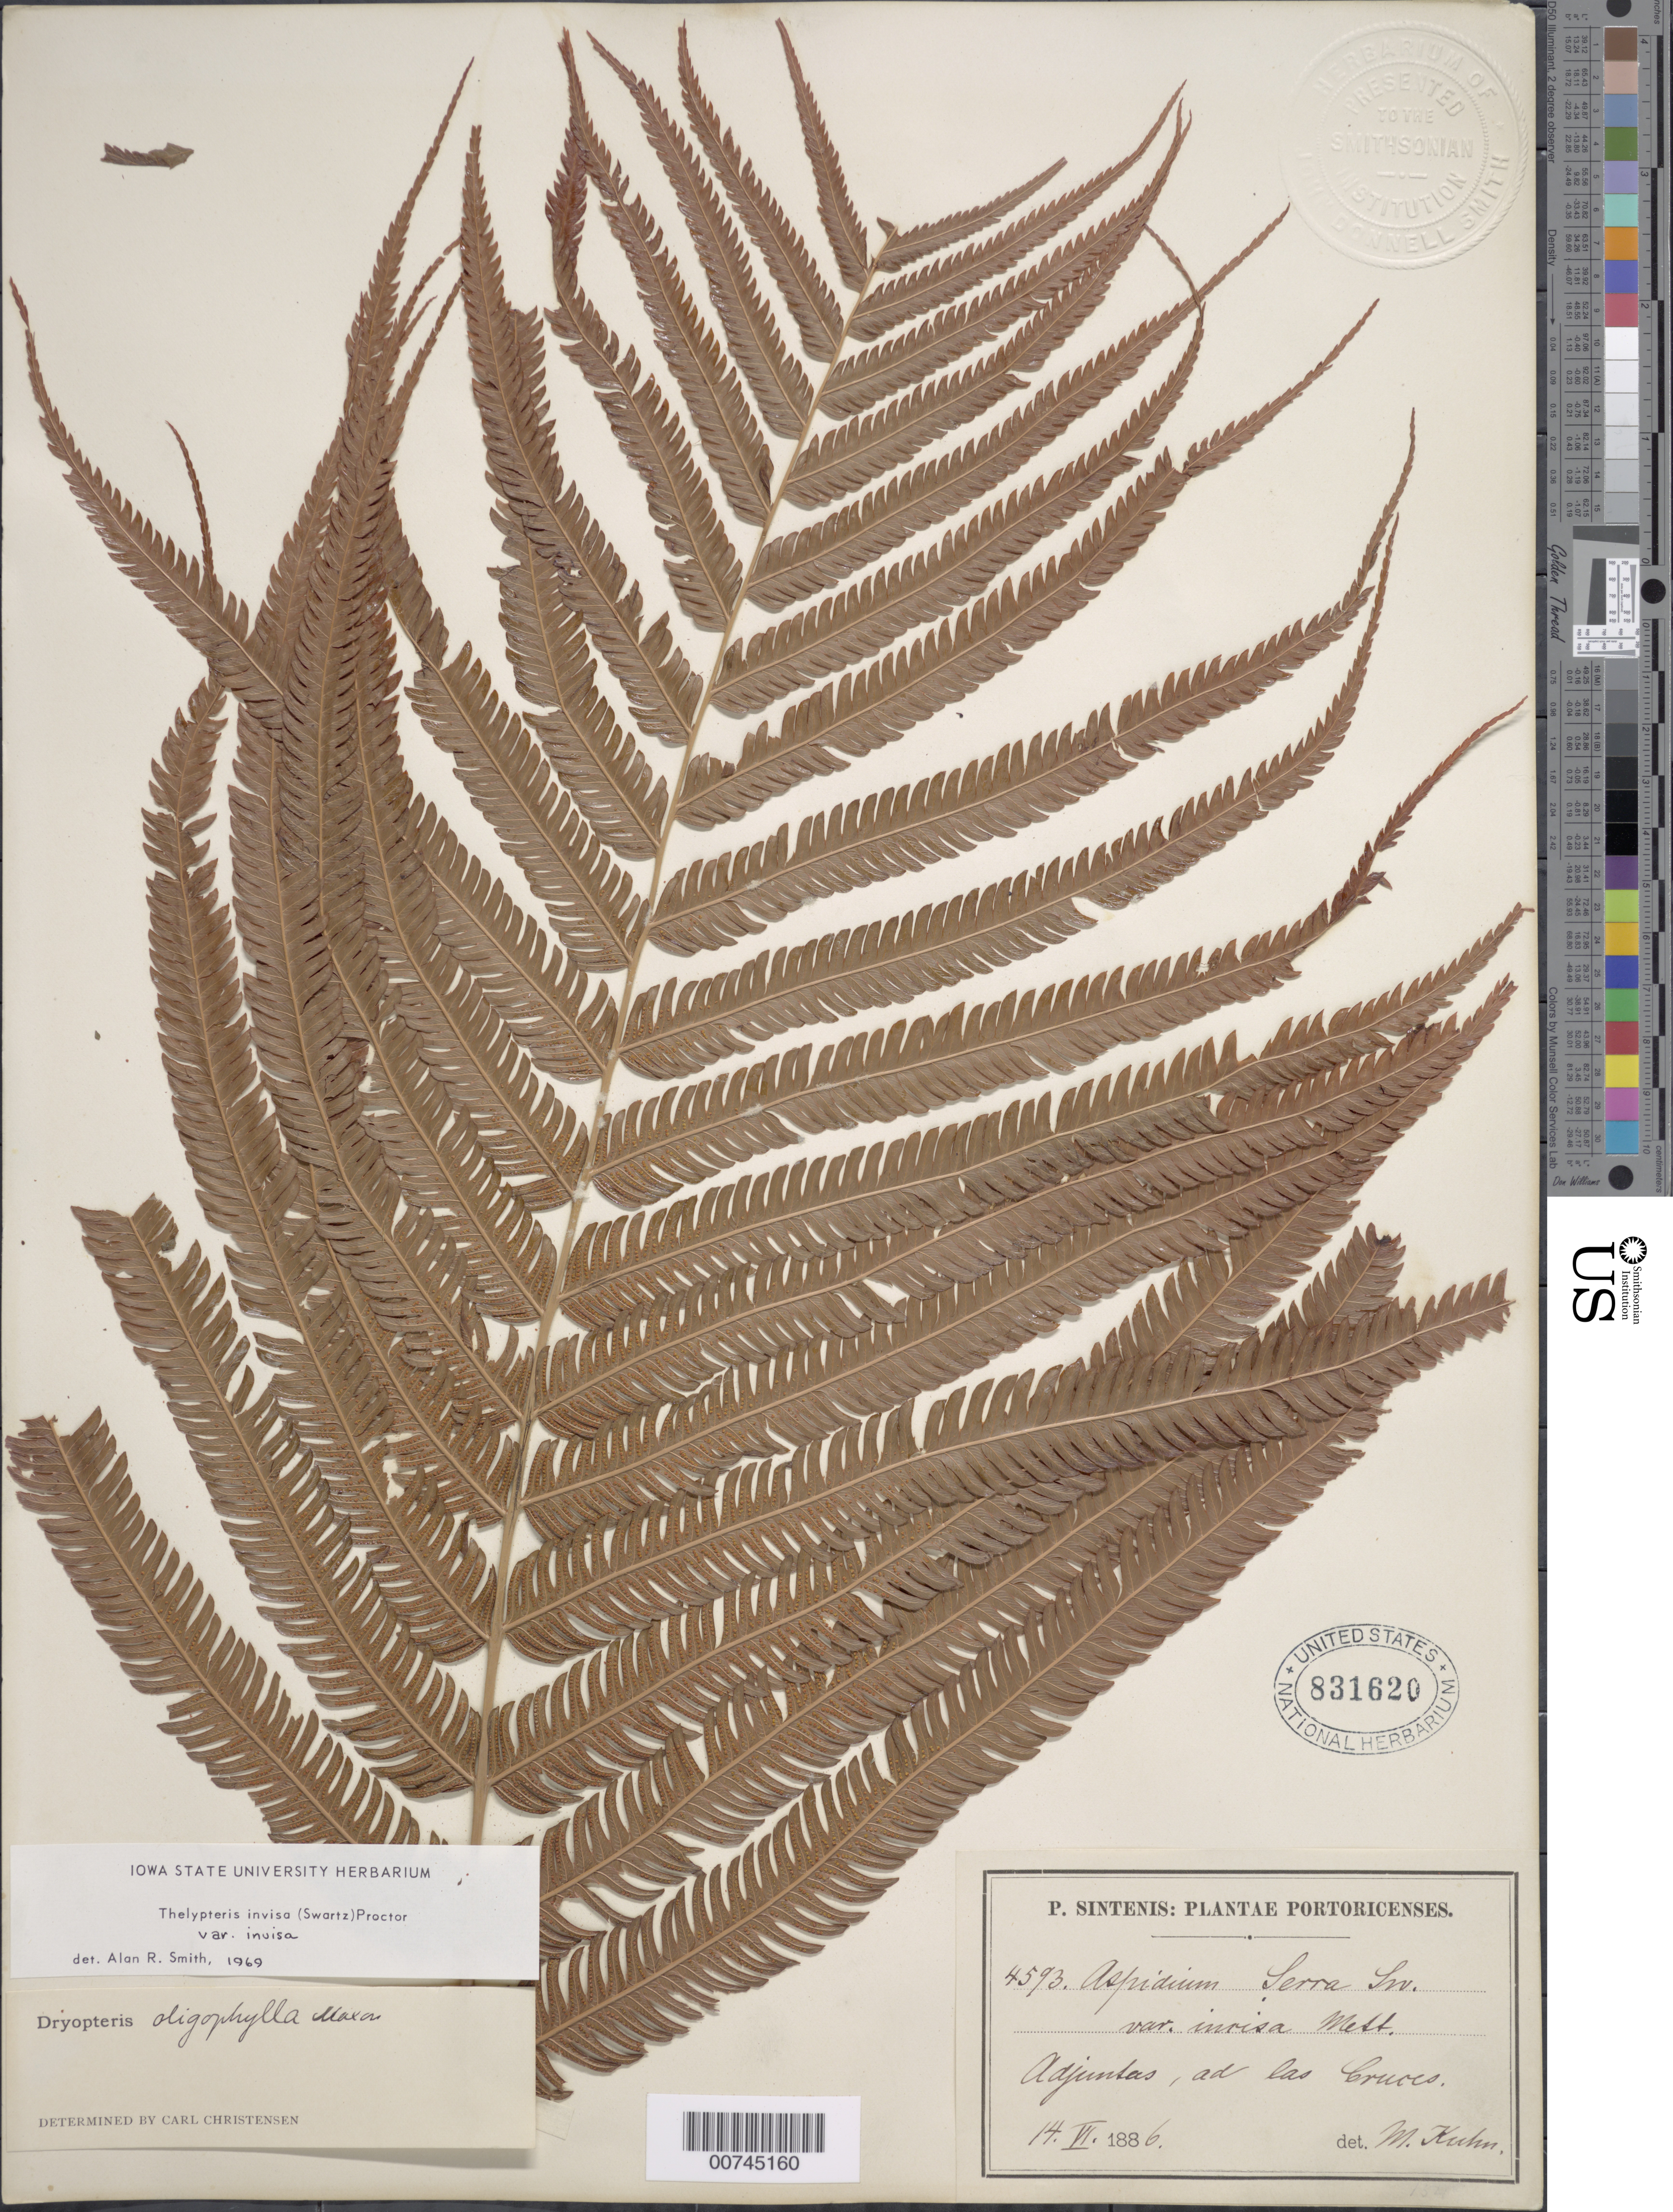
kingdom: Plantae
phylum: Tracheophyta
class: Polypodiopsida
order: Polypodiales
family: Thelypteridaceae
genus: Cyclosorus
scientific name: Cyclosorus grandis (A.R. Sm.) comb. nov., ined 2015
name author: (A.R. Sm.)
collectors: P. Sintenis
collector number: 4593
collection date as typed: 14 Jun 1886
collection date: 1886-06-14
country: Puerto Rico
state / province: Adjuntas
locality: Adjuntas ad las Cruces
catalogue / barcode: US 831620